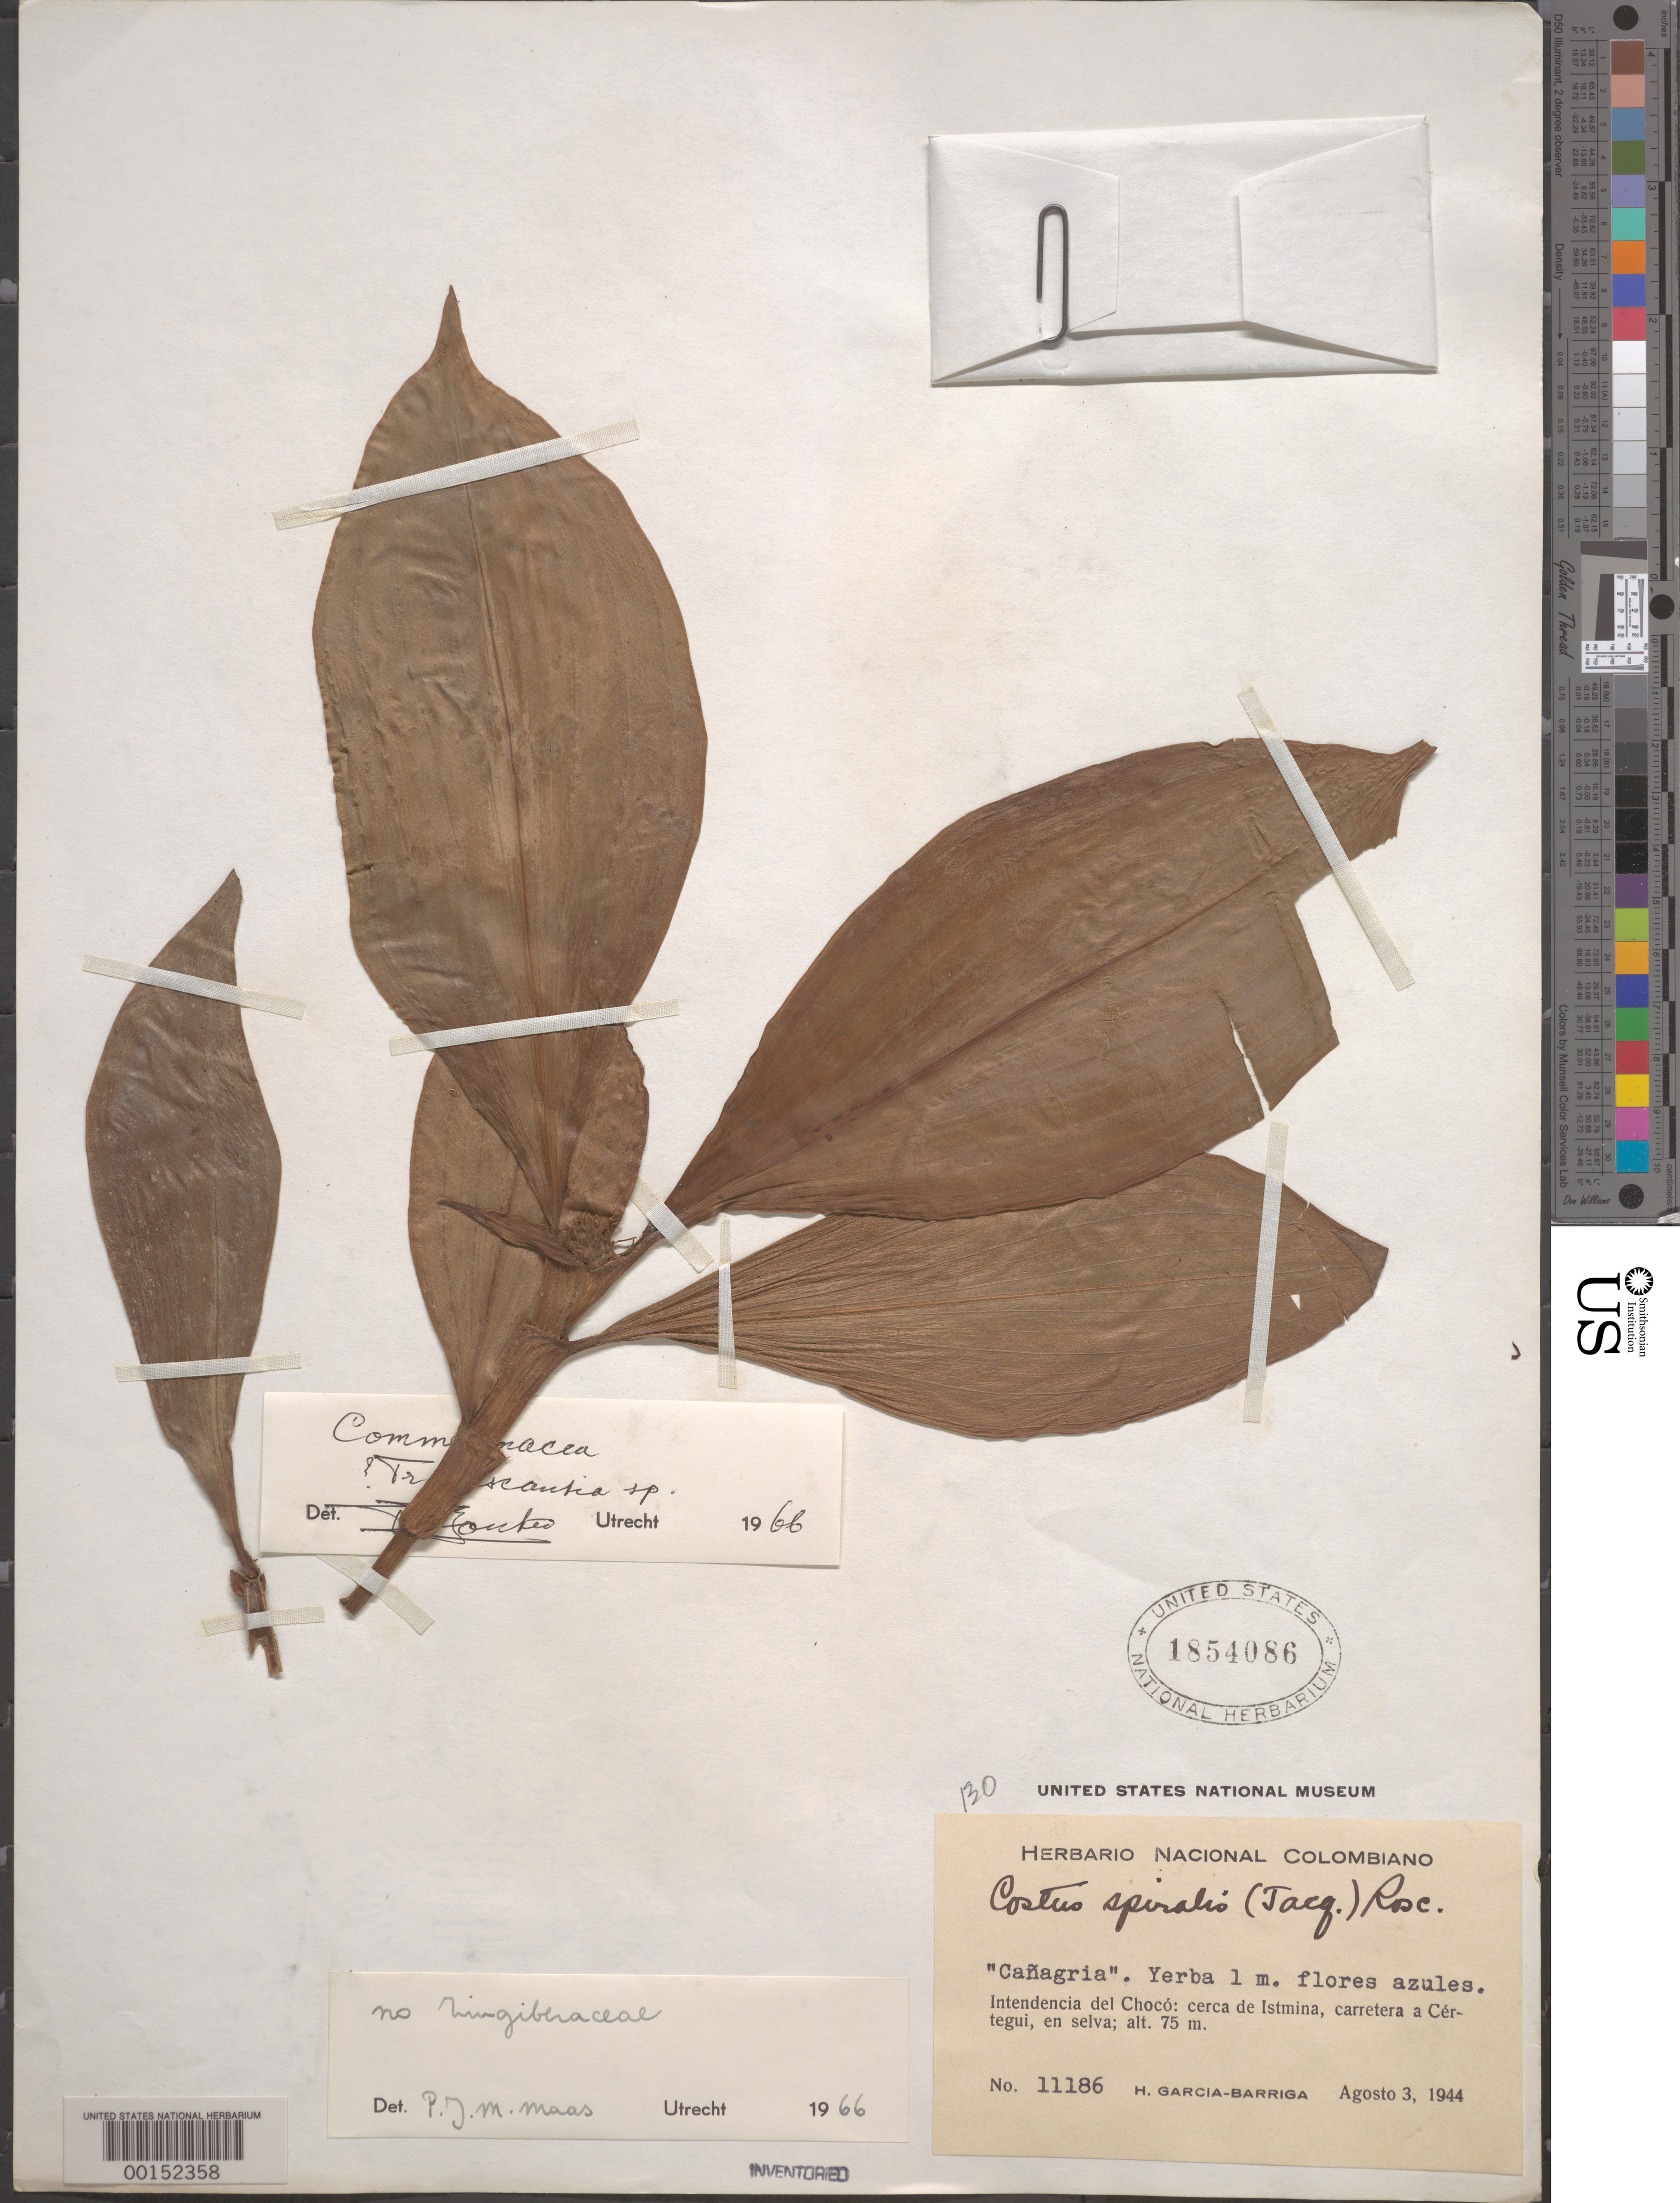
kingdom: Plantae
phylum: Tracheophyta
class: Liliopsida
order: Commelinales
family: Commelinaceae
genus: Dichorisandra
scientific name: Dichorisandra bonitana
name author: Philipson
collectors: H. García Barriga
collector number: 11143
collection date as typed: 25 Jun 1944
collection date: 1944-06-25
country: Colombia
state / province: Chocó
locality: Between Carmen de Atrato and TutUnendo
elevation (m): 500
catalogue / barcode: US 1854068